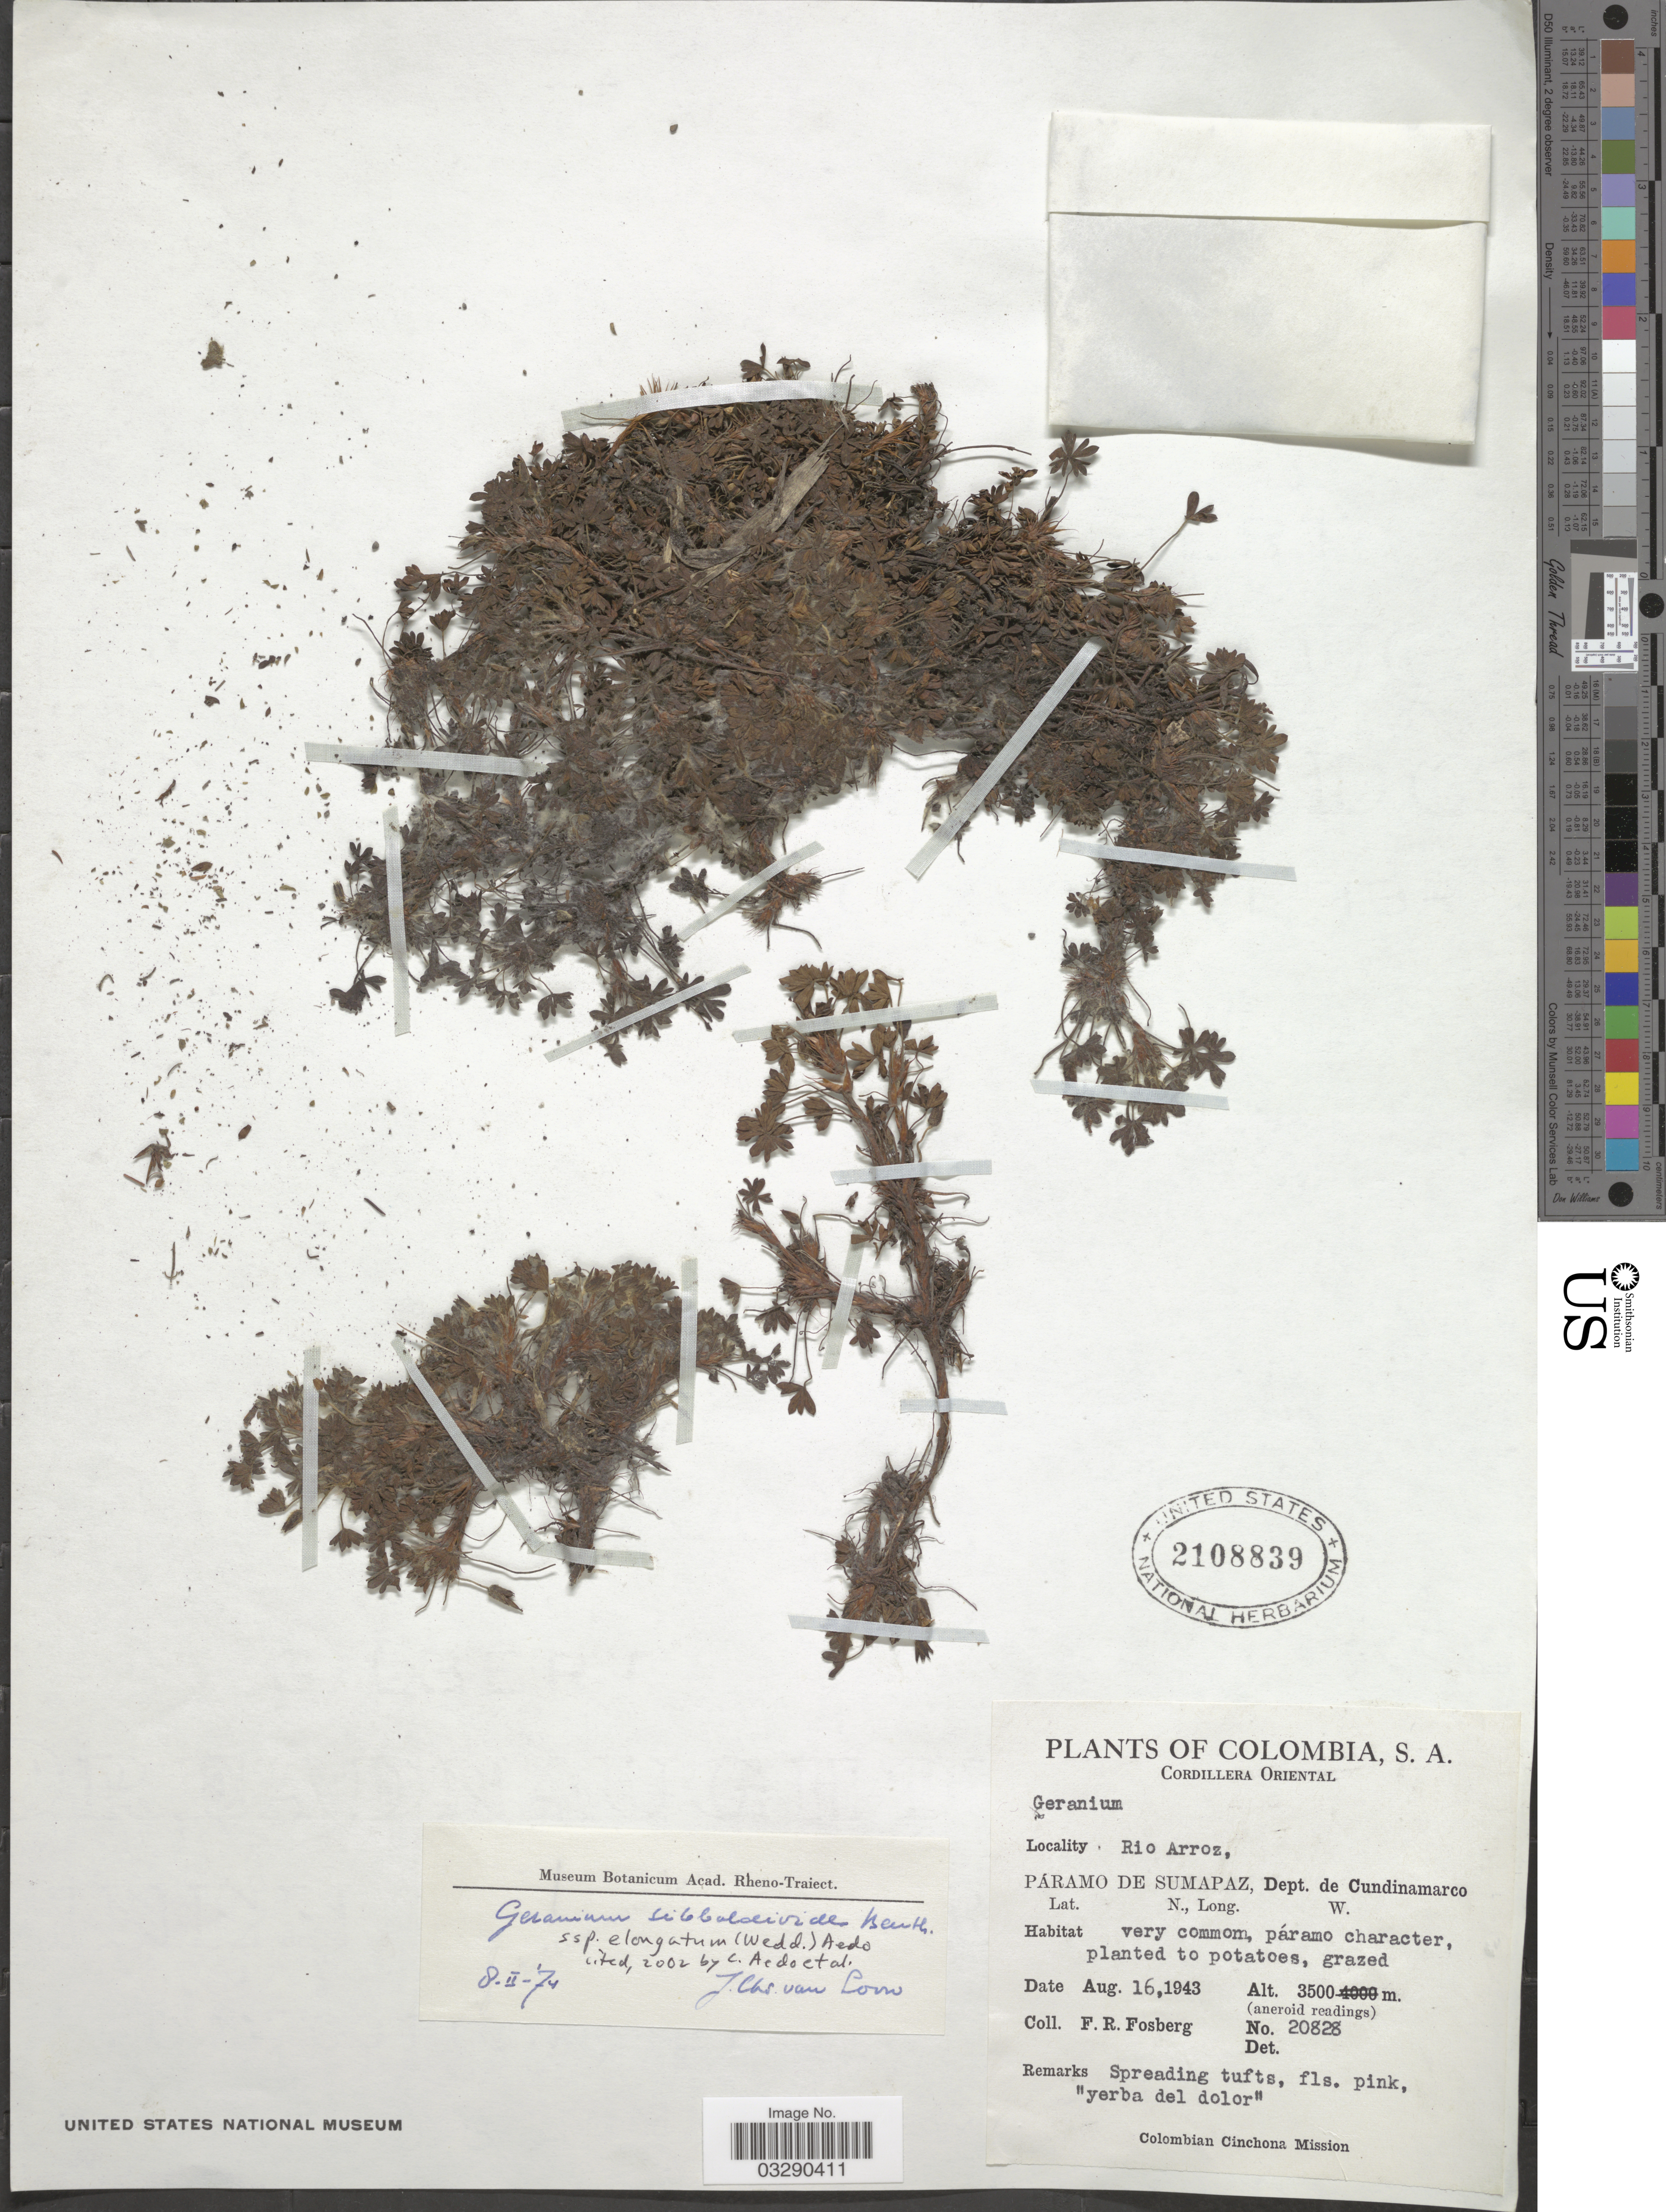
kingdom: Plantae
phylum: Tracheophyta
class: Magnoliopsida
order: Geraniales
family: Geraniaceae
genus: Geranium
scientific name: Geranium sibbaldioides subsp. elongatum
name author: (Wedd.) Aedo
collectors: F. R. Fosberg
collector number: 20828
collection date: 1943-08-16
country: Colombia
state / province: Cundinamarca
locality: Cordillera Oriental. Rio Arroz, Páramo de Sumapaz, Dept. de Cundinamarca.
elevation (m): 3500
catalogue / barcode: US 2108839